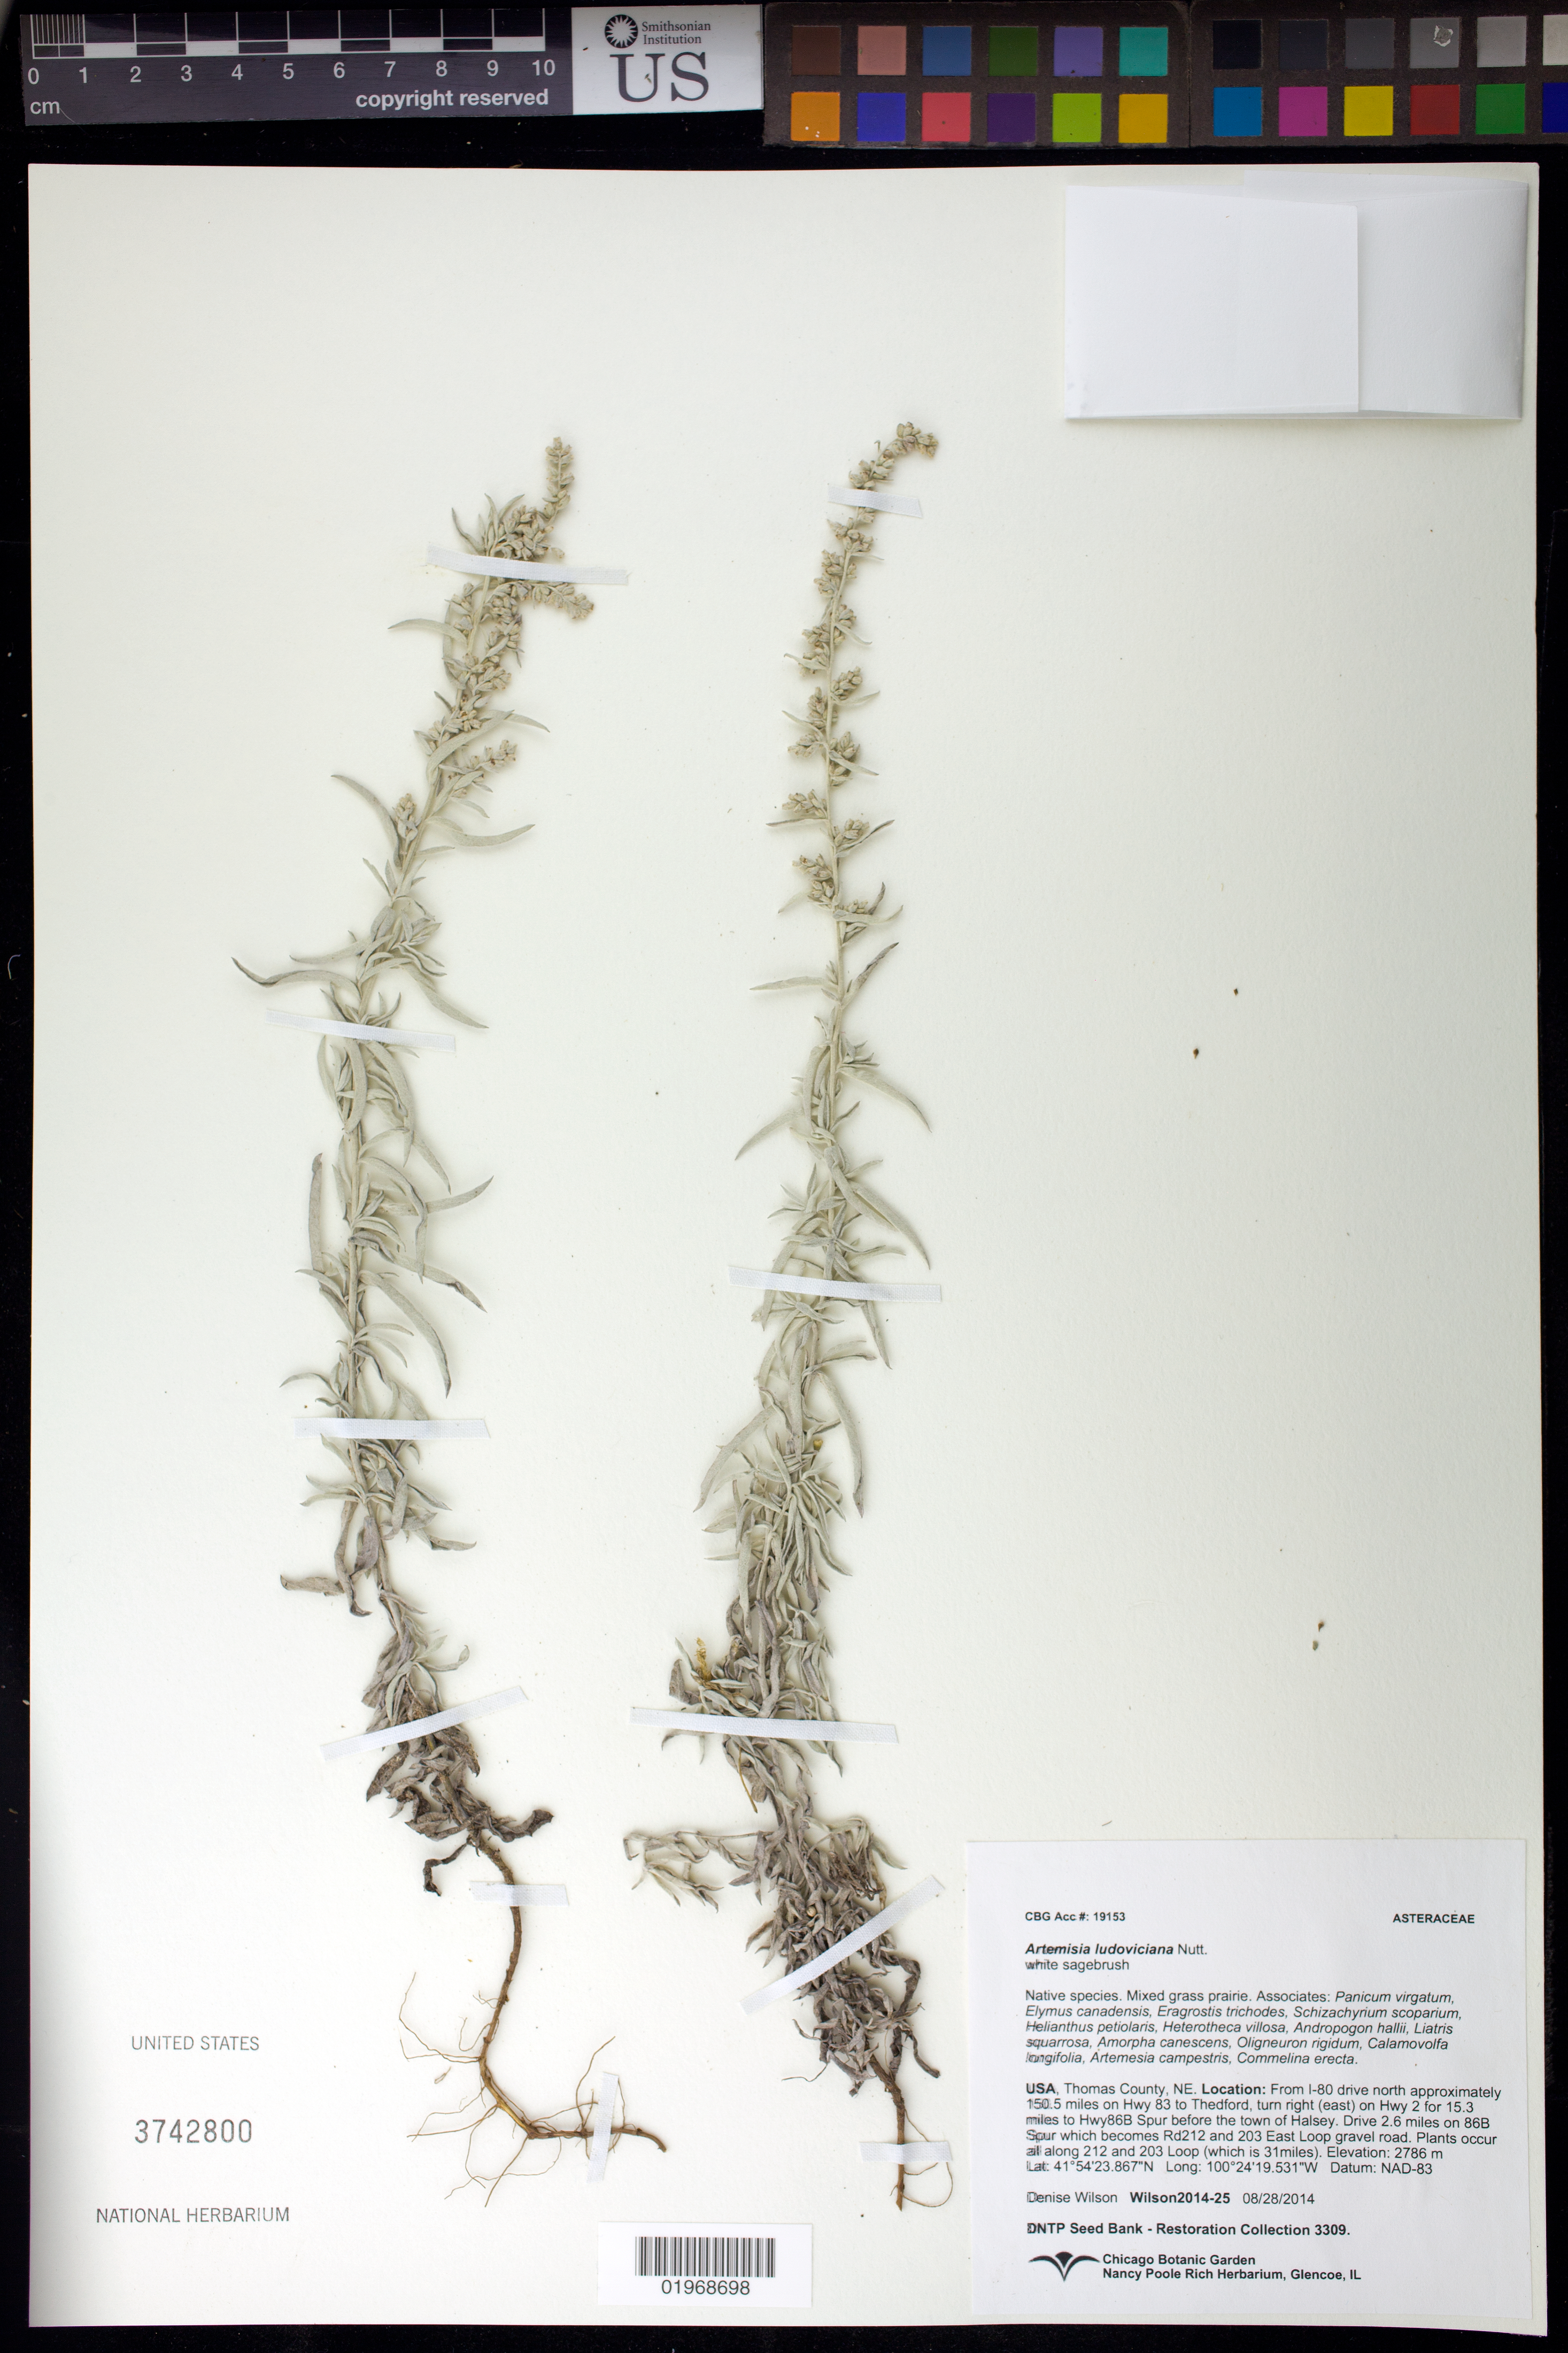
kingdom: Plantae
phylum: Tracheophyta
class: Magnoliopsida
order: Asterales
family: Asteraceae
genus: Artemisia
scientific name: Artemisia ludoviciana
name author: Nutt.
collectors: D. Wilson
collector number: Wilson2014-25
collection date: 2014-08-28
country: United States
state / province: Nebraska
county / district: Thomas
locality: Along 212 Rd and 203 Loop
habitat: Mixed grass prairie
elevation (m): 849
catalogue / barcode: US 3742800